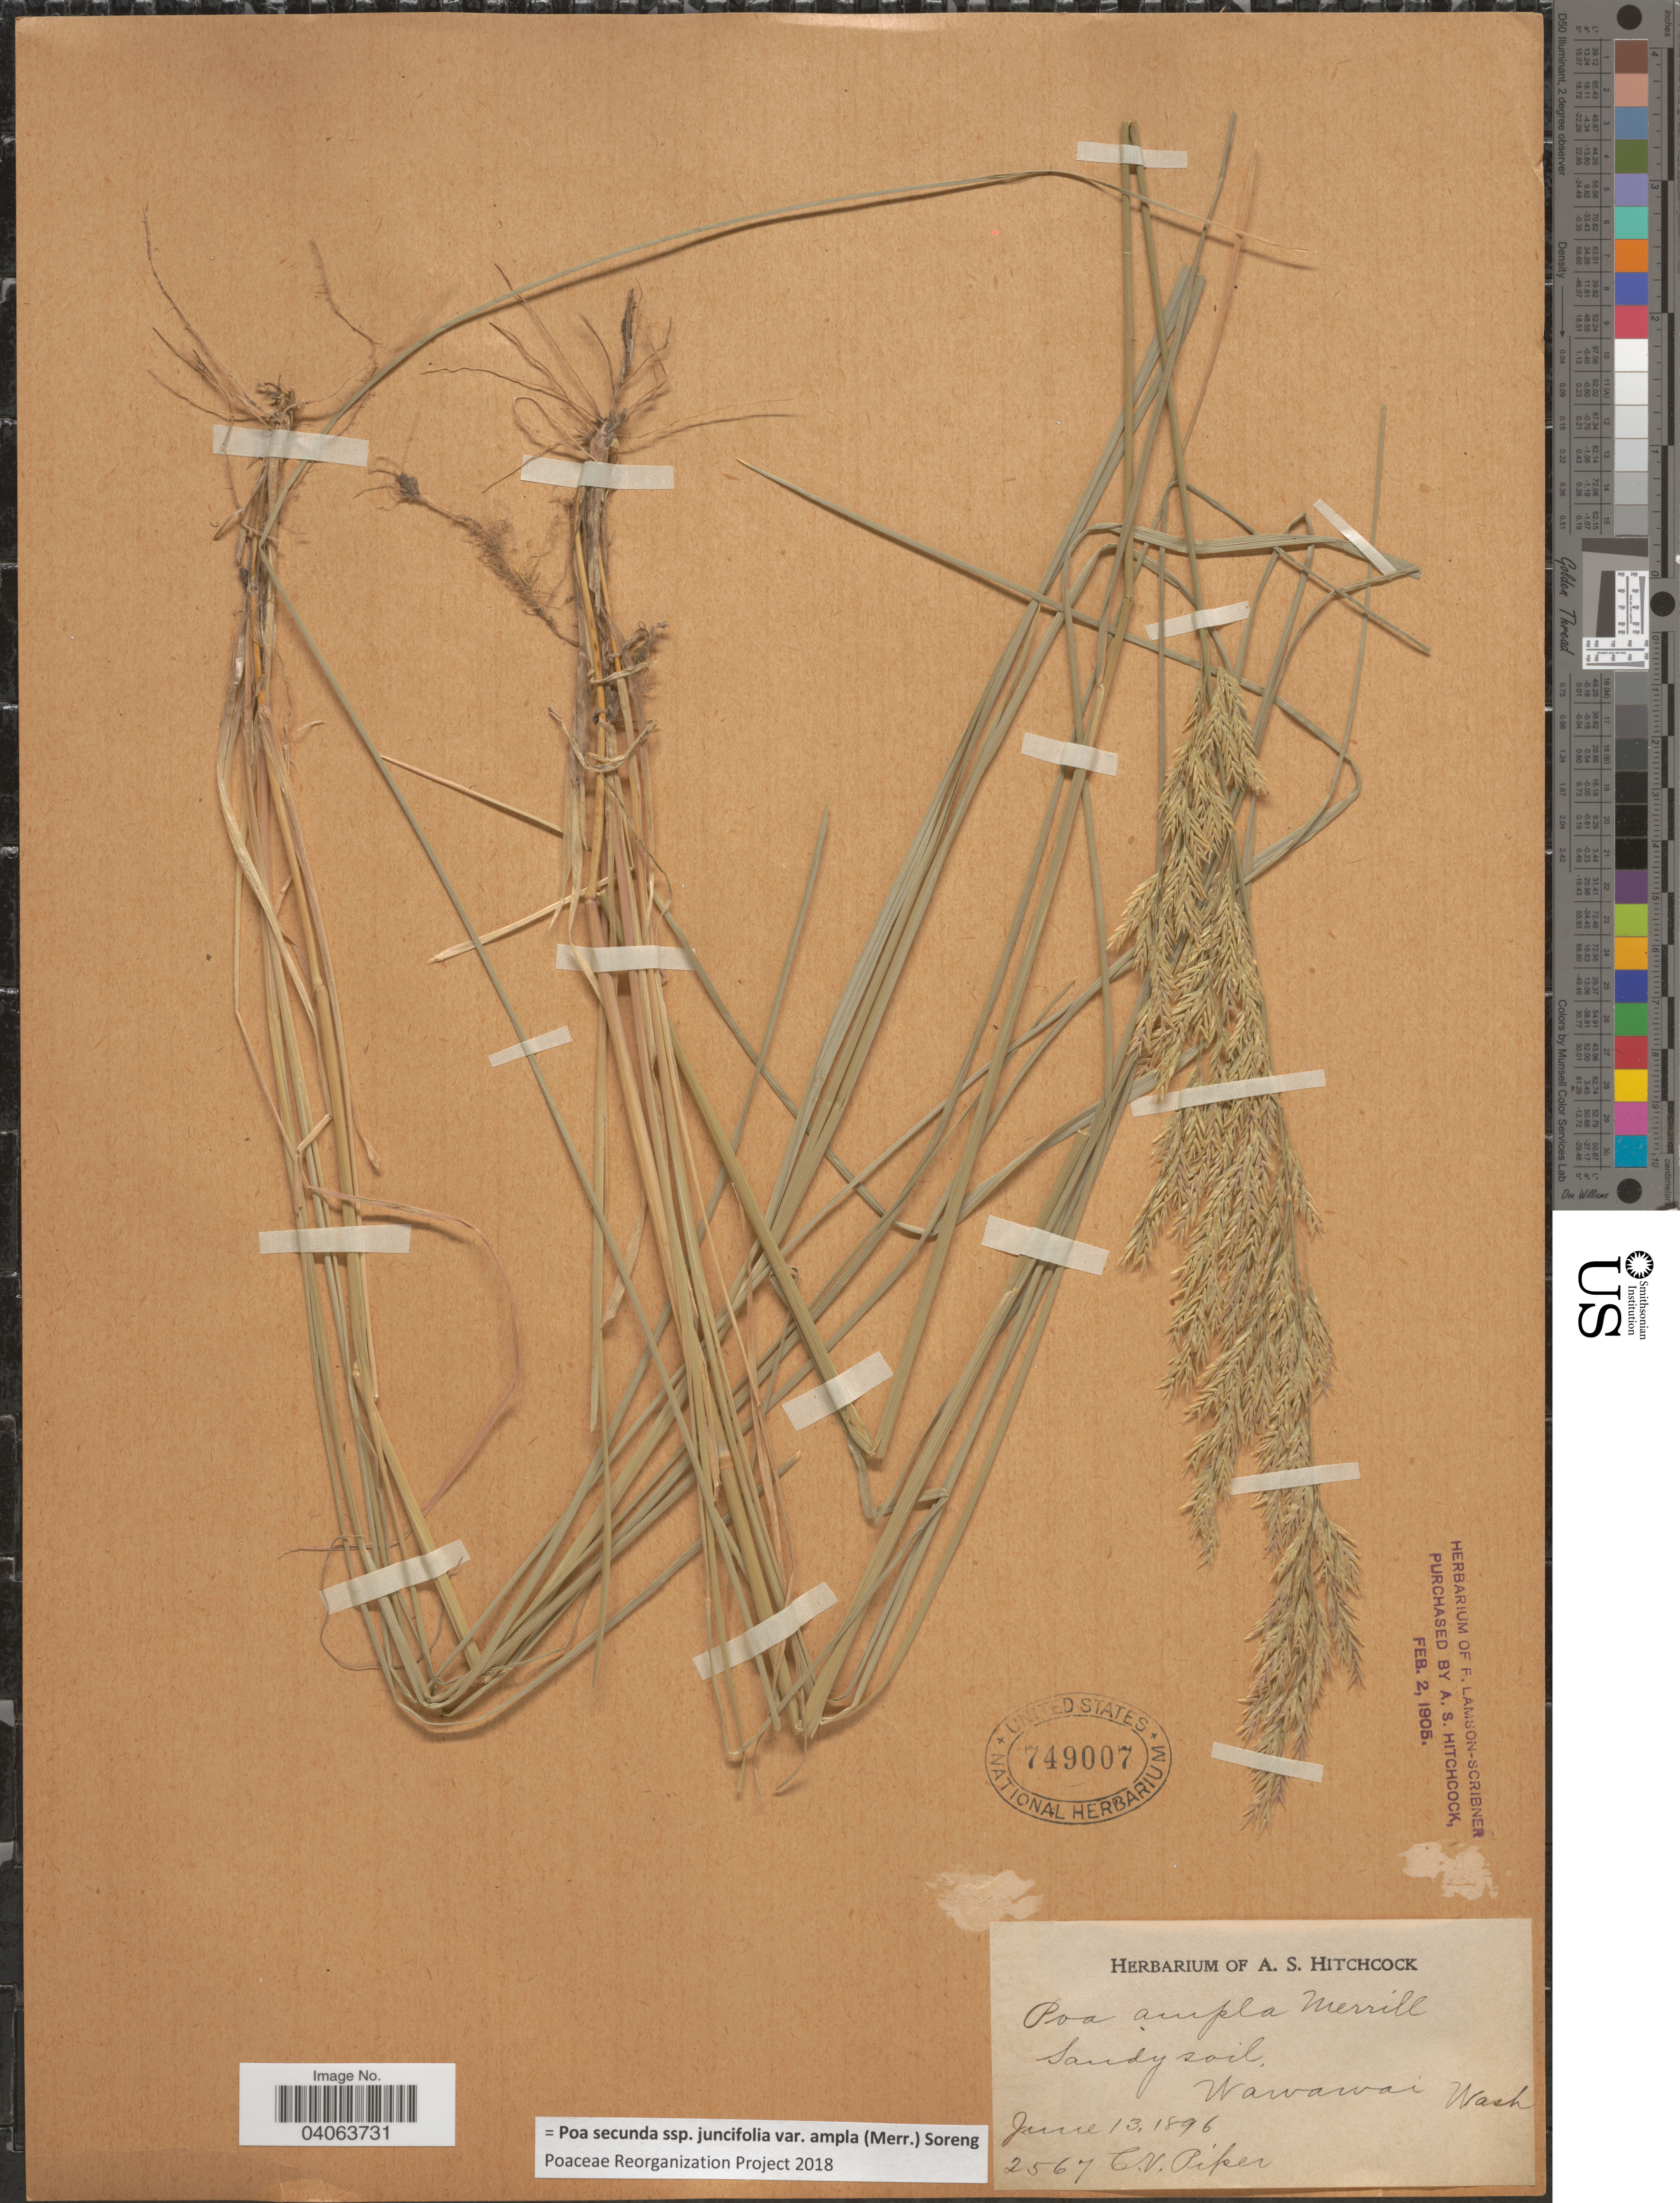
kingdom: Plantae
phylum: Tracheophyta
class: Liliopsida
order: Poales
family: Poaceae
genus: Poa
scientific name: Poa secunda subsp. juncifolia var. ampla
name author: (Merr.) Soreng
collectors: C. V. Piper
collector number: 2567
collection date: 1896-06-13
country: United States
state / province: Washington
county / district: Whitman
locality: Sandy soil, Wawawai.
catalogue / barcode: US 749007